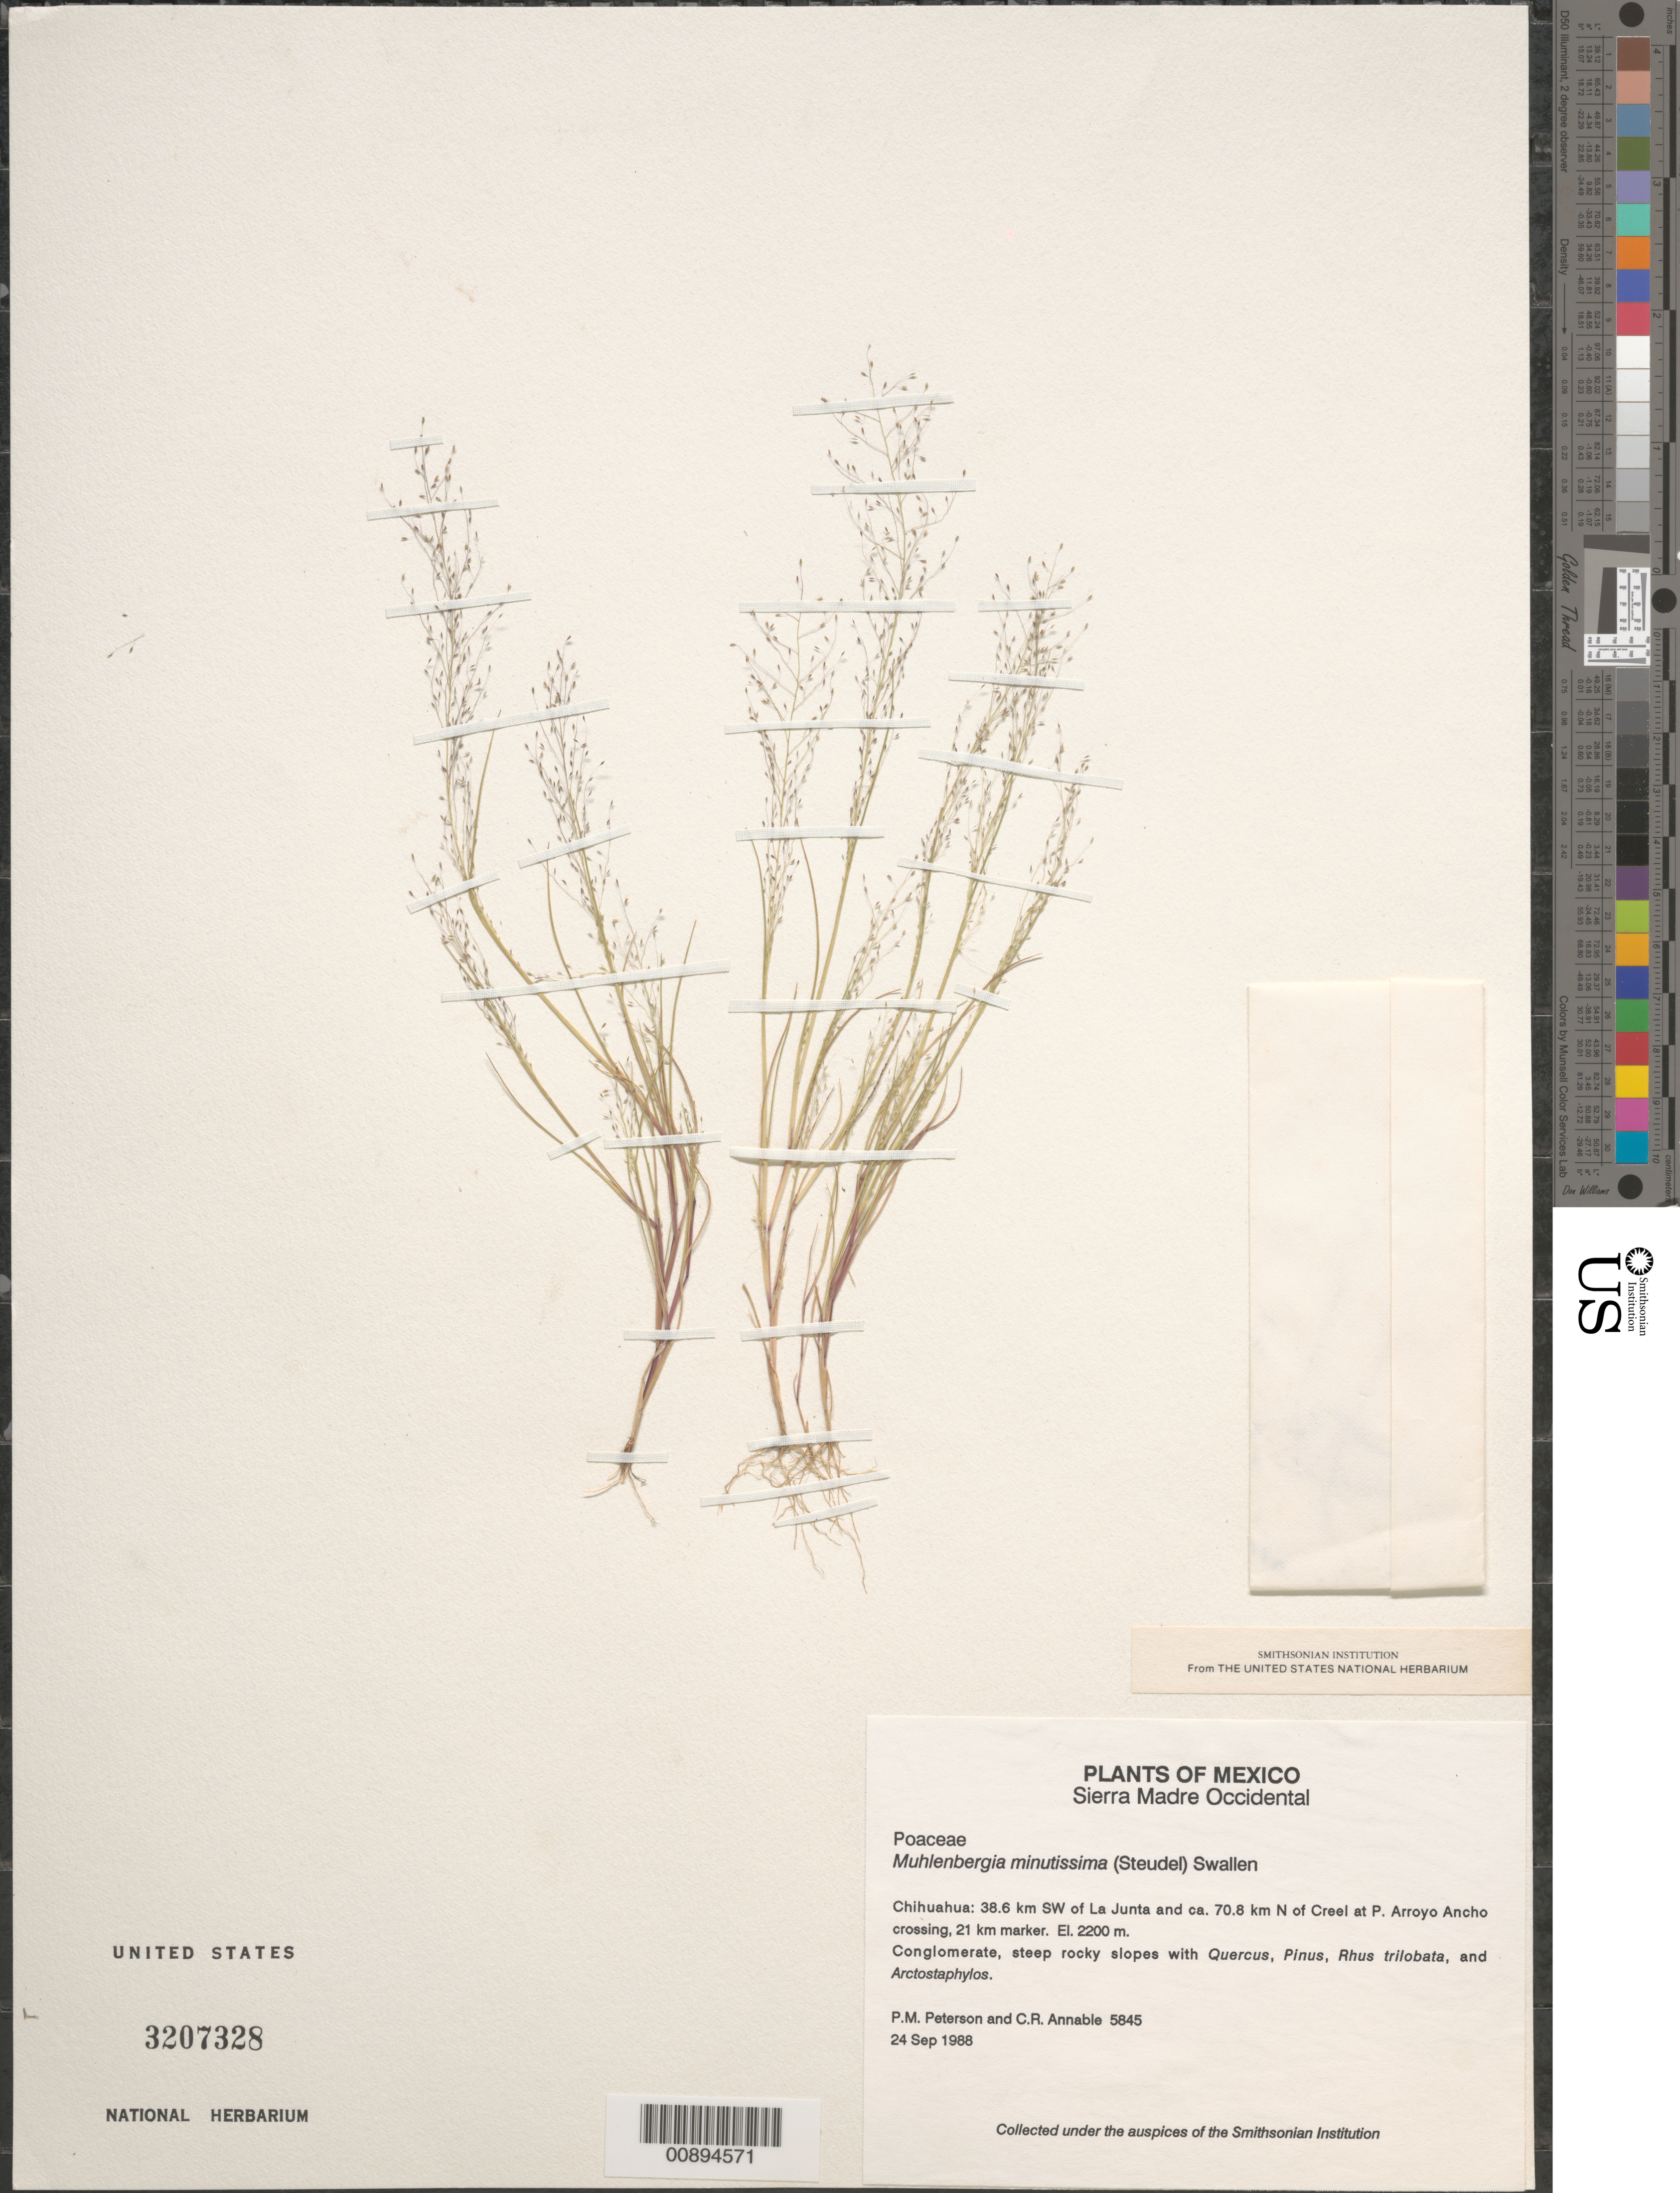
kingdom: Plantae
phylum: Tracheophyta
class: Liliopsida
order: Poales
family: Poaceae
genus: Muhlenbergia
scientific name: Muhlenbergia minutissima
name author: (Steud.) Swallen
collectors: P. M. Peterson & C. R. Annable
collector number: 05845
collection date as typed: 24 Sep 1988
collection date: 1988-09-24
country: Mexico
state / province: Chihuahua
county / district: Sierra Madre Occidental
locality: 38.6 km SW of La Junta and ca. 70.8 km N of Creel at P. Arroyo Ancho crossing, 21 km marker.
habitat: Conglomerate, steep rocky slopes with Quercus, Pinus, Rhus trilobata, and Arctostaphylos.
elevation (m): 2200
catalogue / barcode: US 3207328